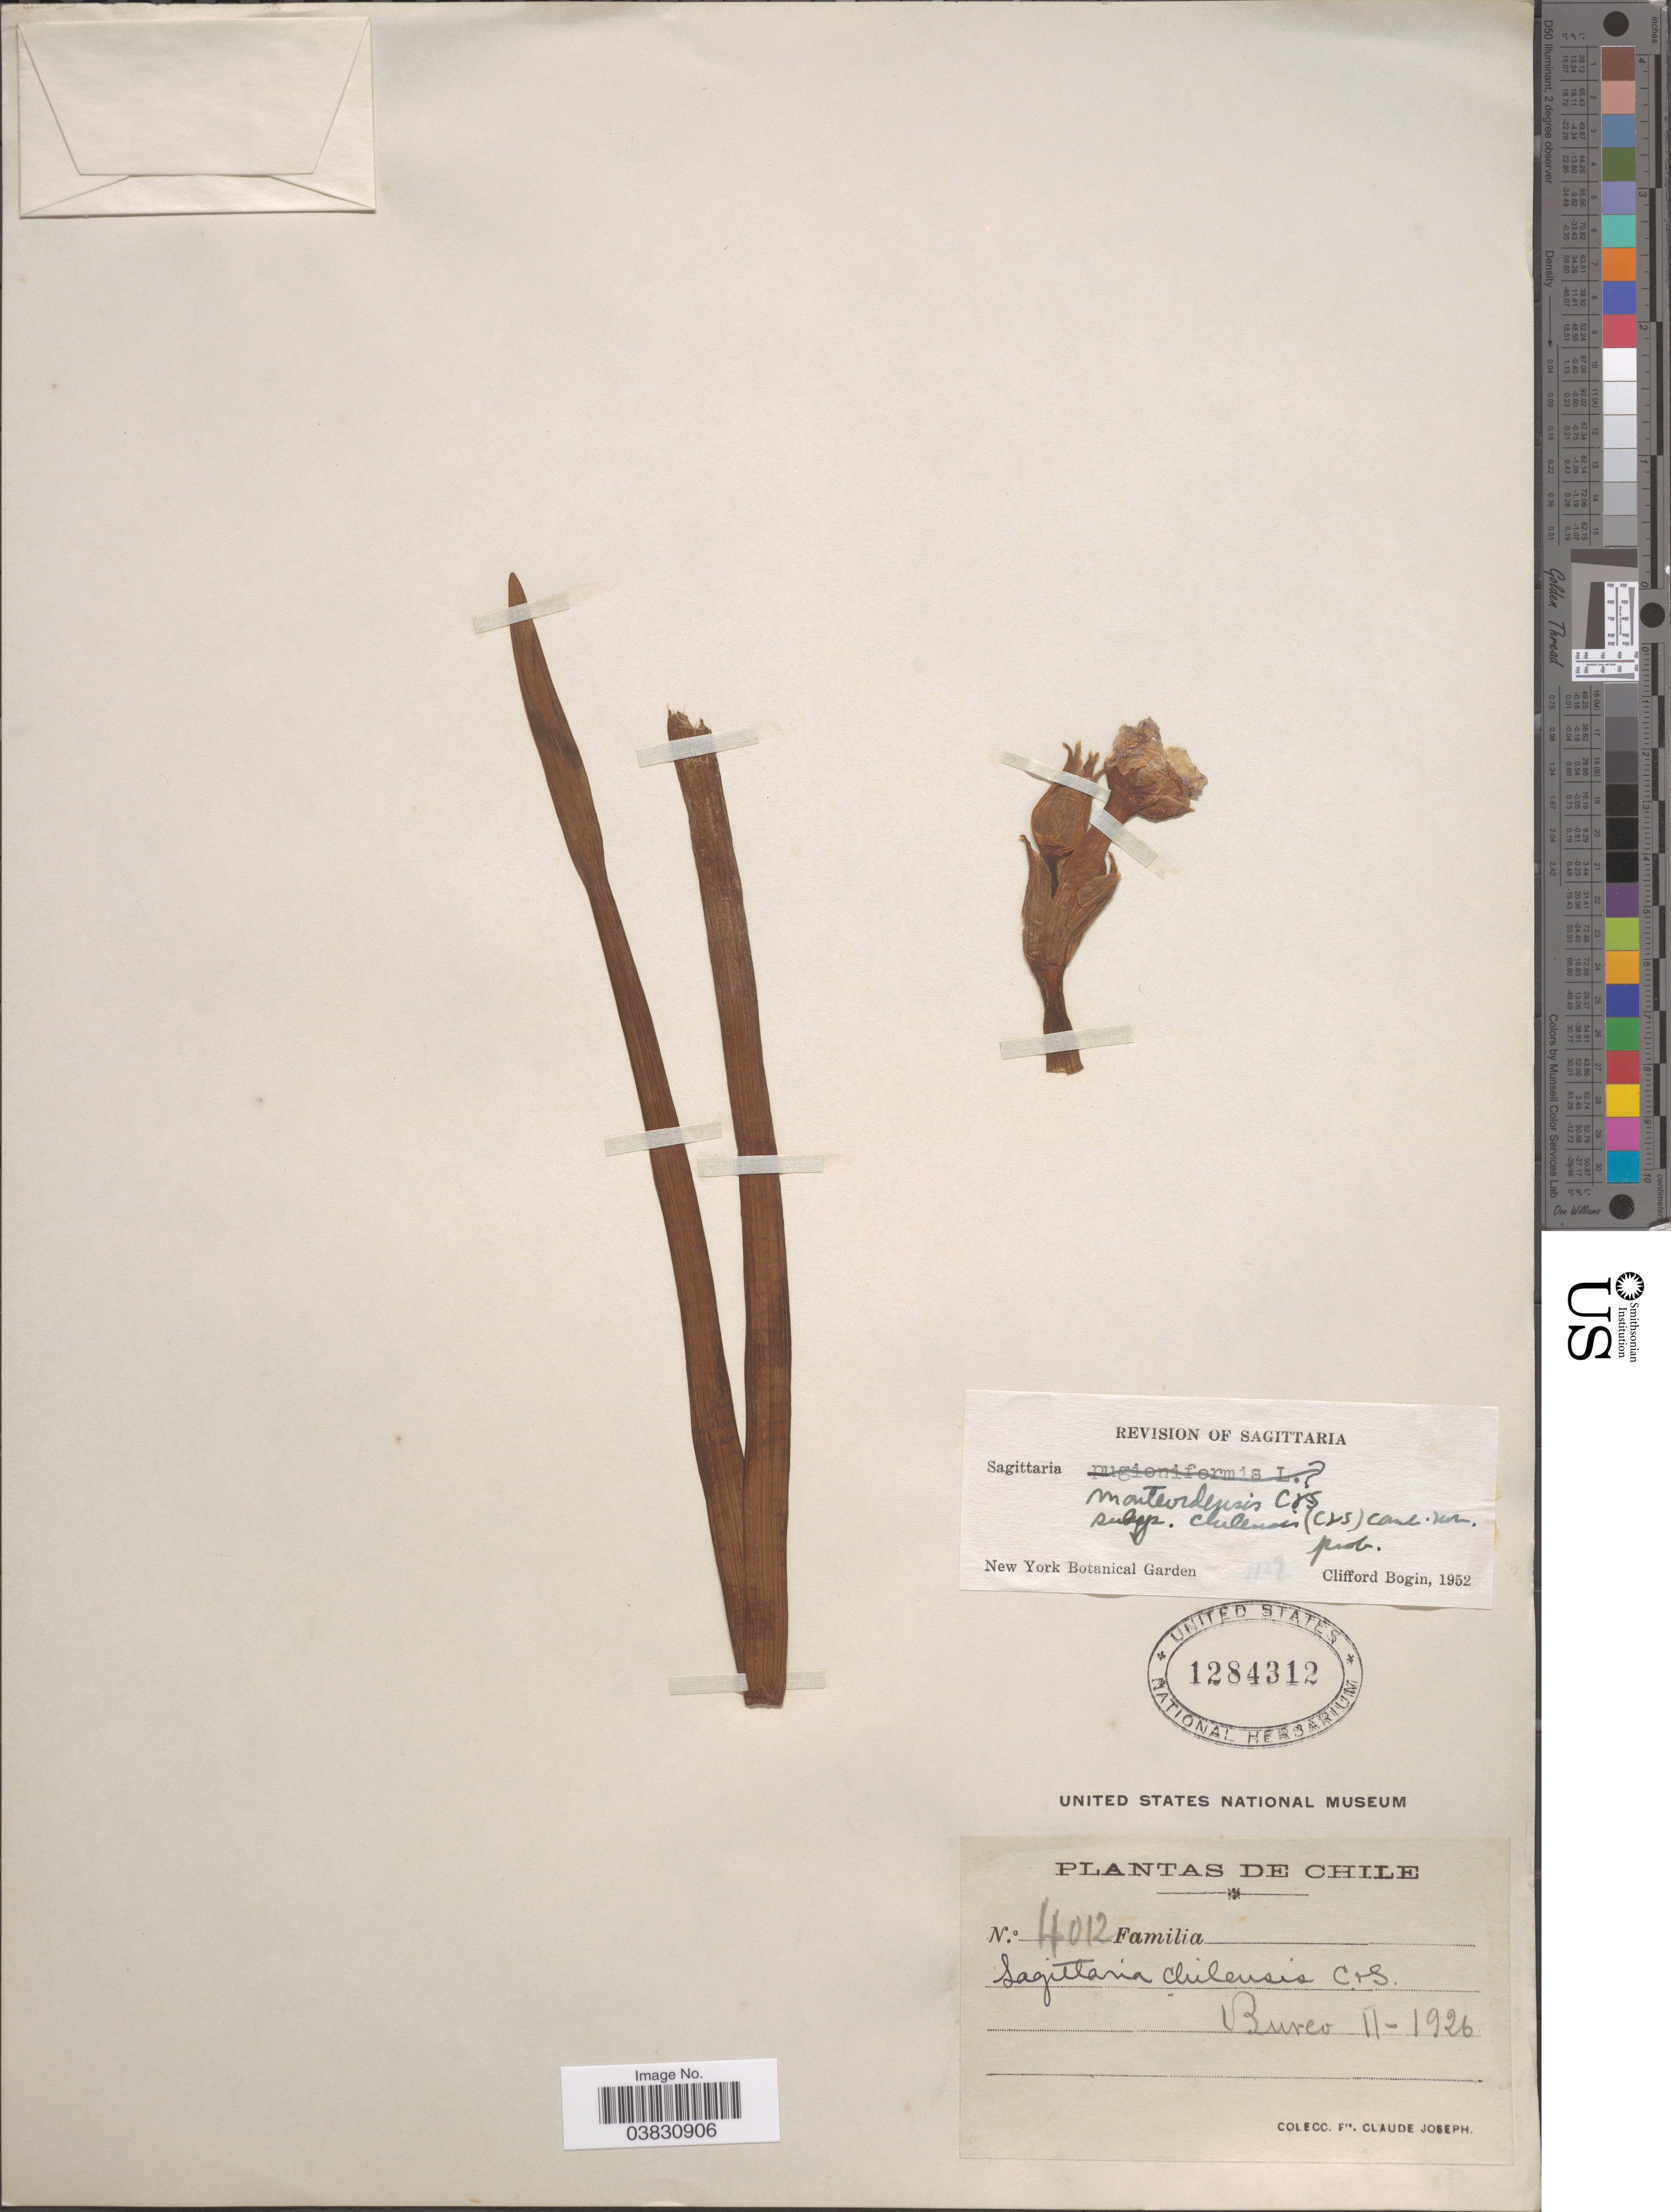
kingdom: Plantae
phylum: Tracheophyta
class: Liliopsida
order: Alismatales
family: Alismataceae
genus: Sagittaria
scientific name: Sagittaria montevidensis subsp. chilensis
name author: (Cham. & Schltdl.) Bogin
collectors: Bro. Claude-Joseph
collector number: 4012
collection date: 1926-11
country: Chile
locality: Bureo.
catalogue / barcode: US 1284312